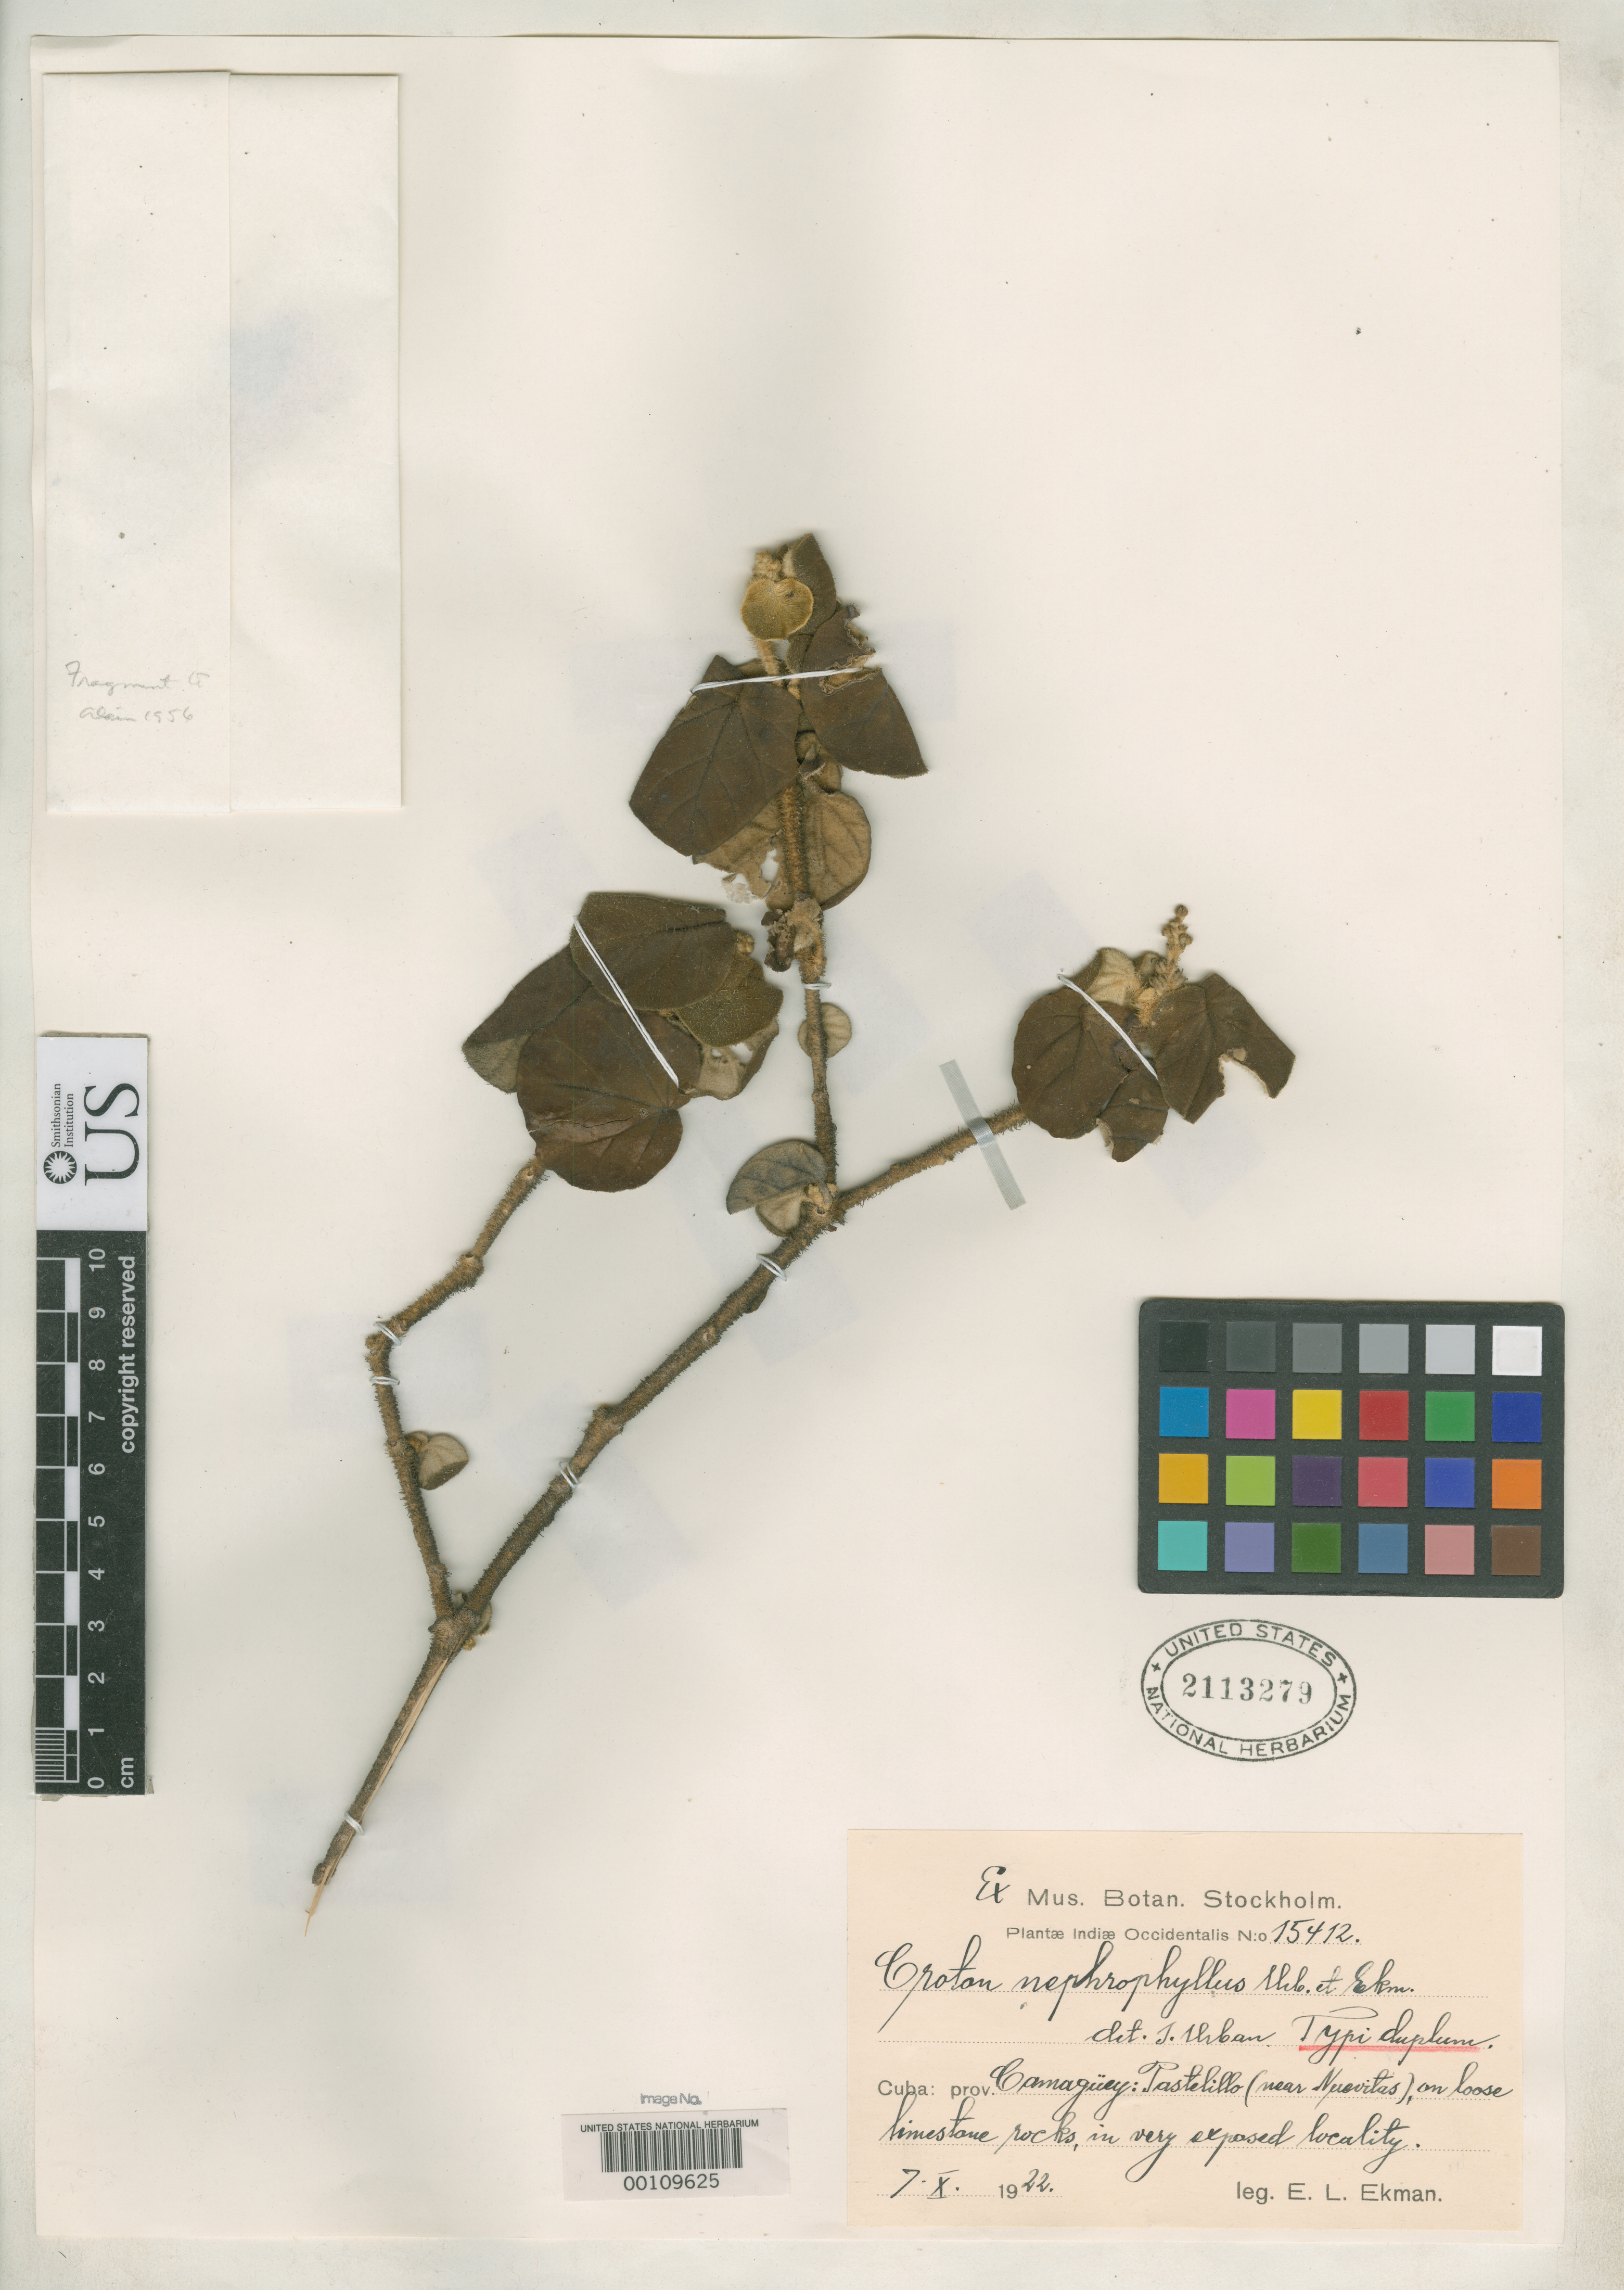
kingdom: Plantae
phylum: Tracheophyta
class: Magnoliopsida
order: Malpighiales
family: Euphorbiaceae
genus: Croton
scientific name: Croton nephrophyllus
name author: Urb. & Ekman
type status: Isotype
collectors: E. L. Ekman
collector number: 15412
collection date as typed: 07 Oct 1922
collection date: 1922-10-07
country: Cuba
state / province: Camagüey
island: Greater Antilles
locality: Pastelillo.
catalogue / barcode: US 2113279